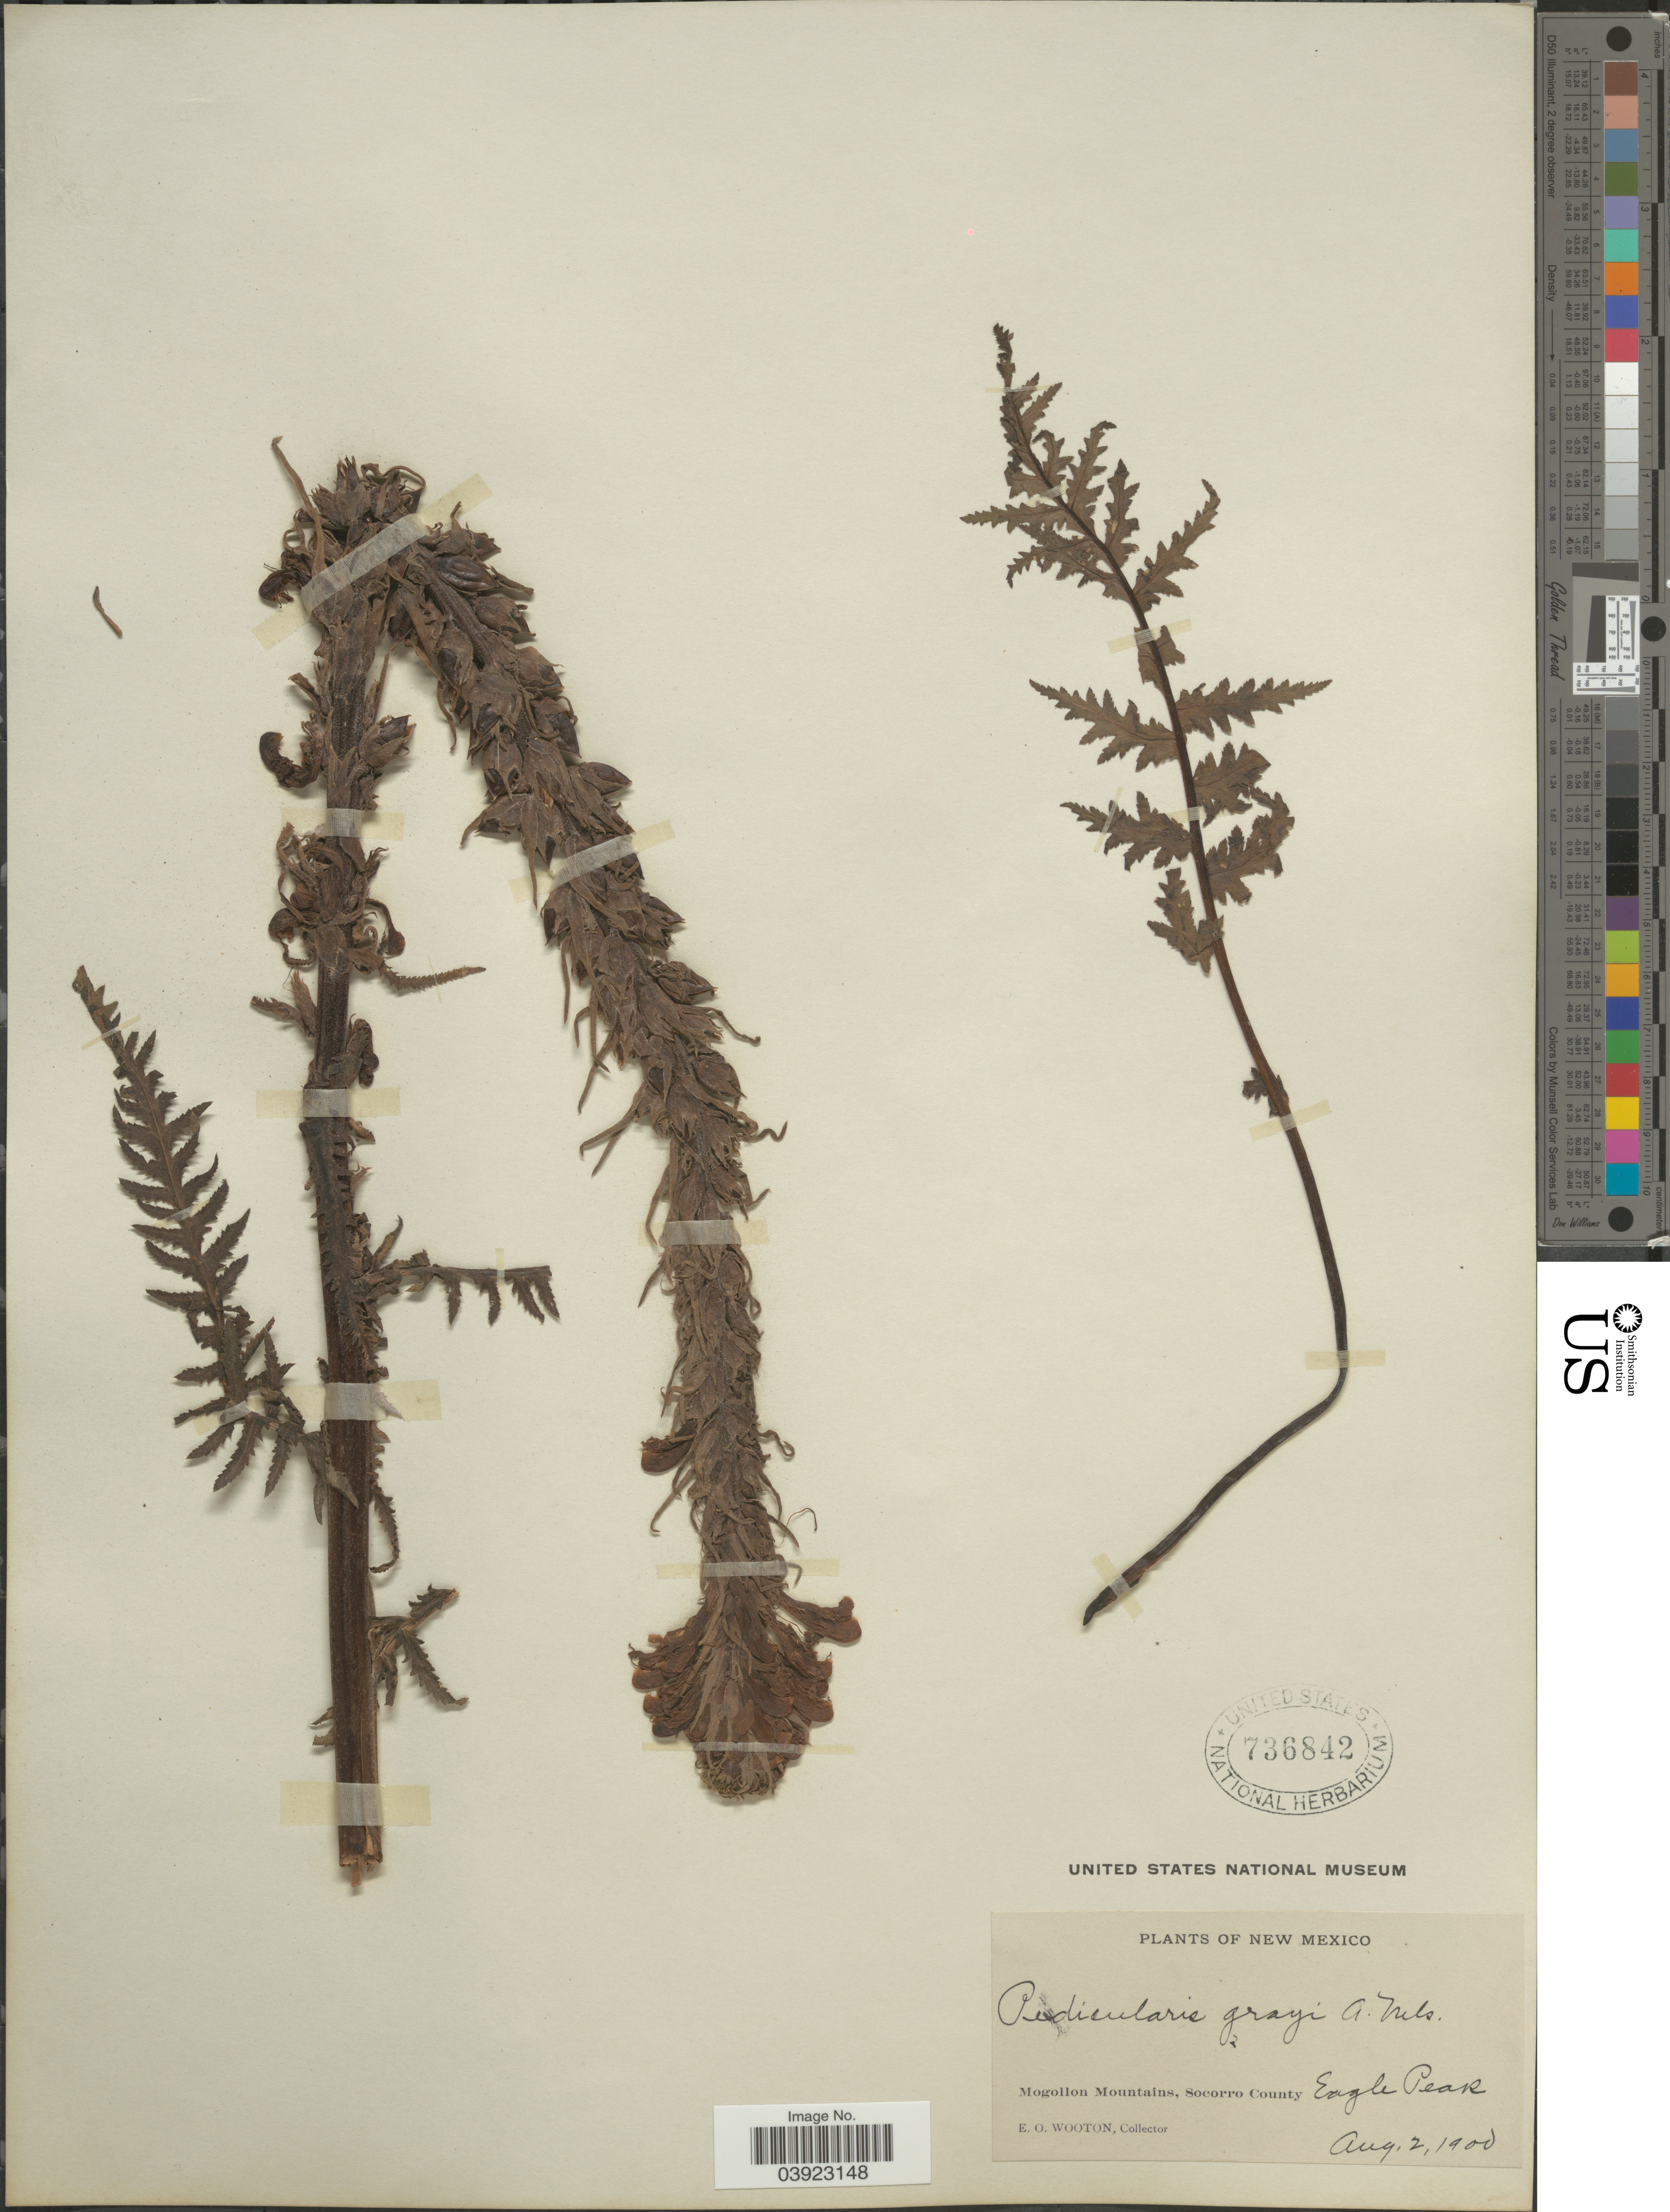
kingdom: Plantae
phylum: Tracheophyta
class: Magnoliopsida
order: Lamiales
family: Orobanchaceae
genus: Pedicularis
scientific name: Pedicularis procera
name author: A. Gray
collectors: E. O. Wooton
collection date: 1900-08-02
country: United States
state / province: New Mexico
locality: Mogollon Mountains, Socorro County. Eagle Peak.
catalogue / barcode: US 736842